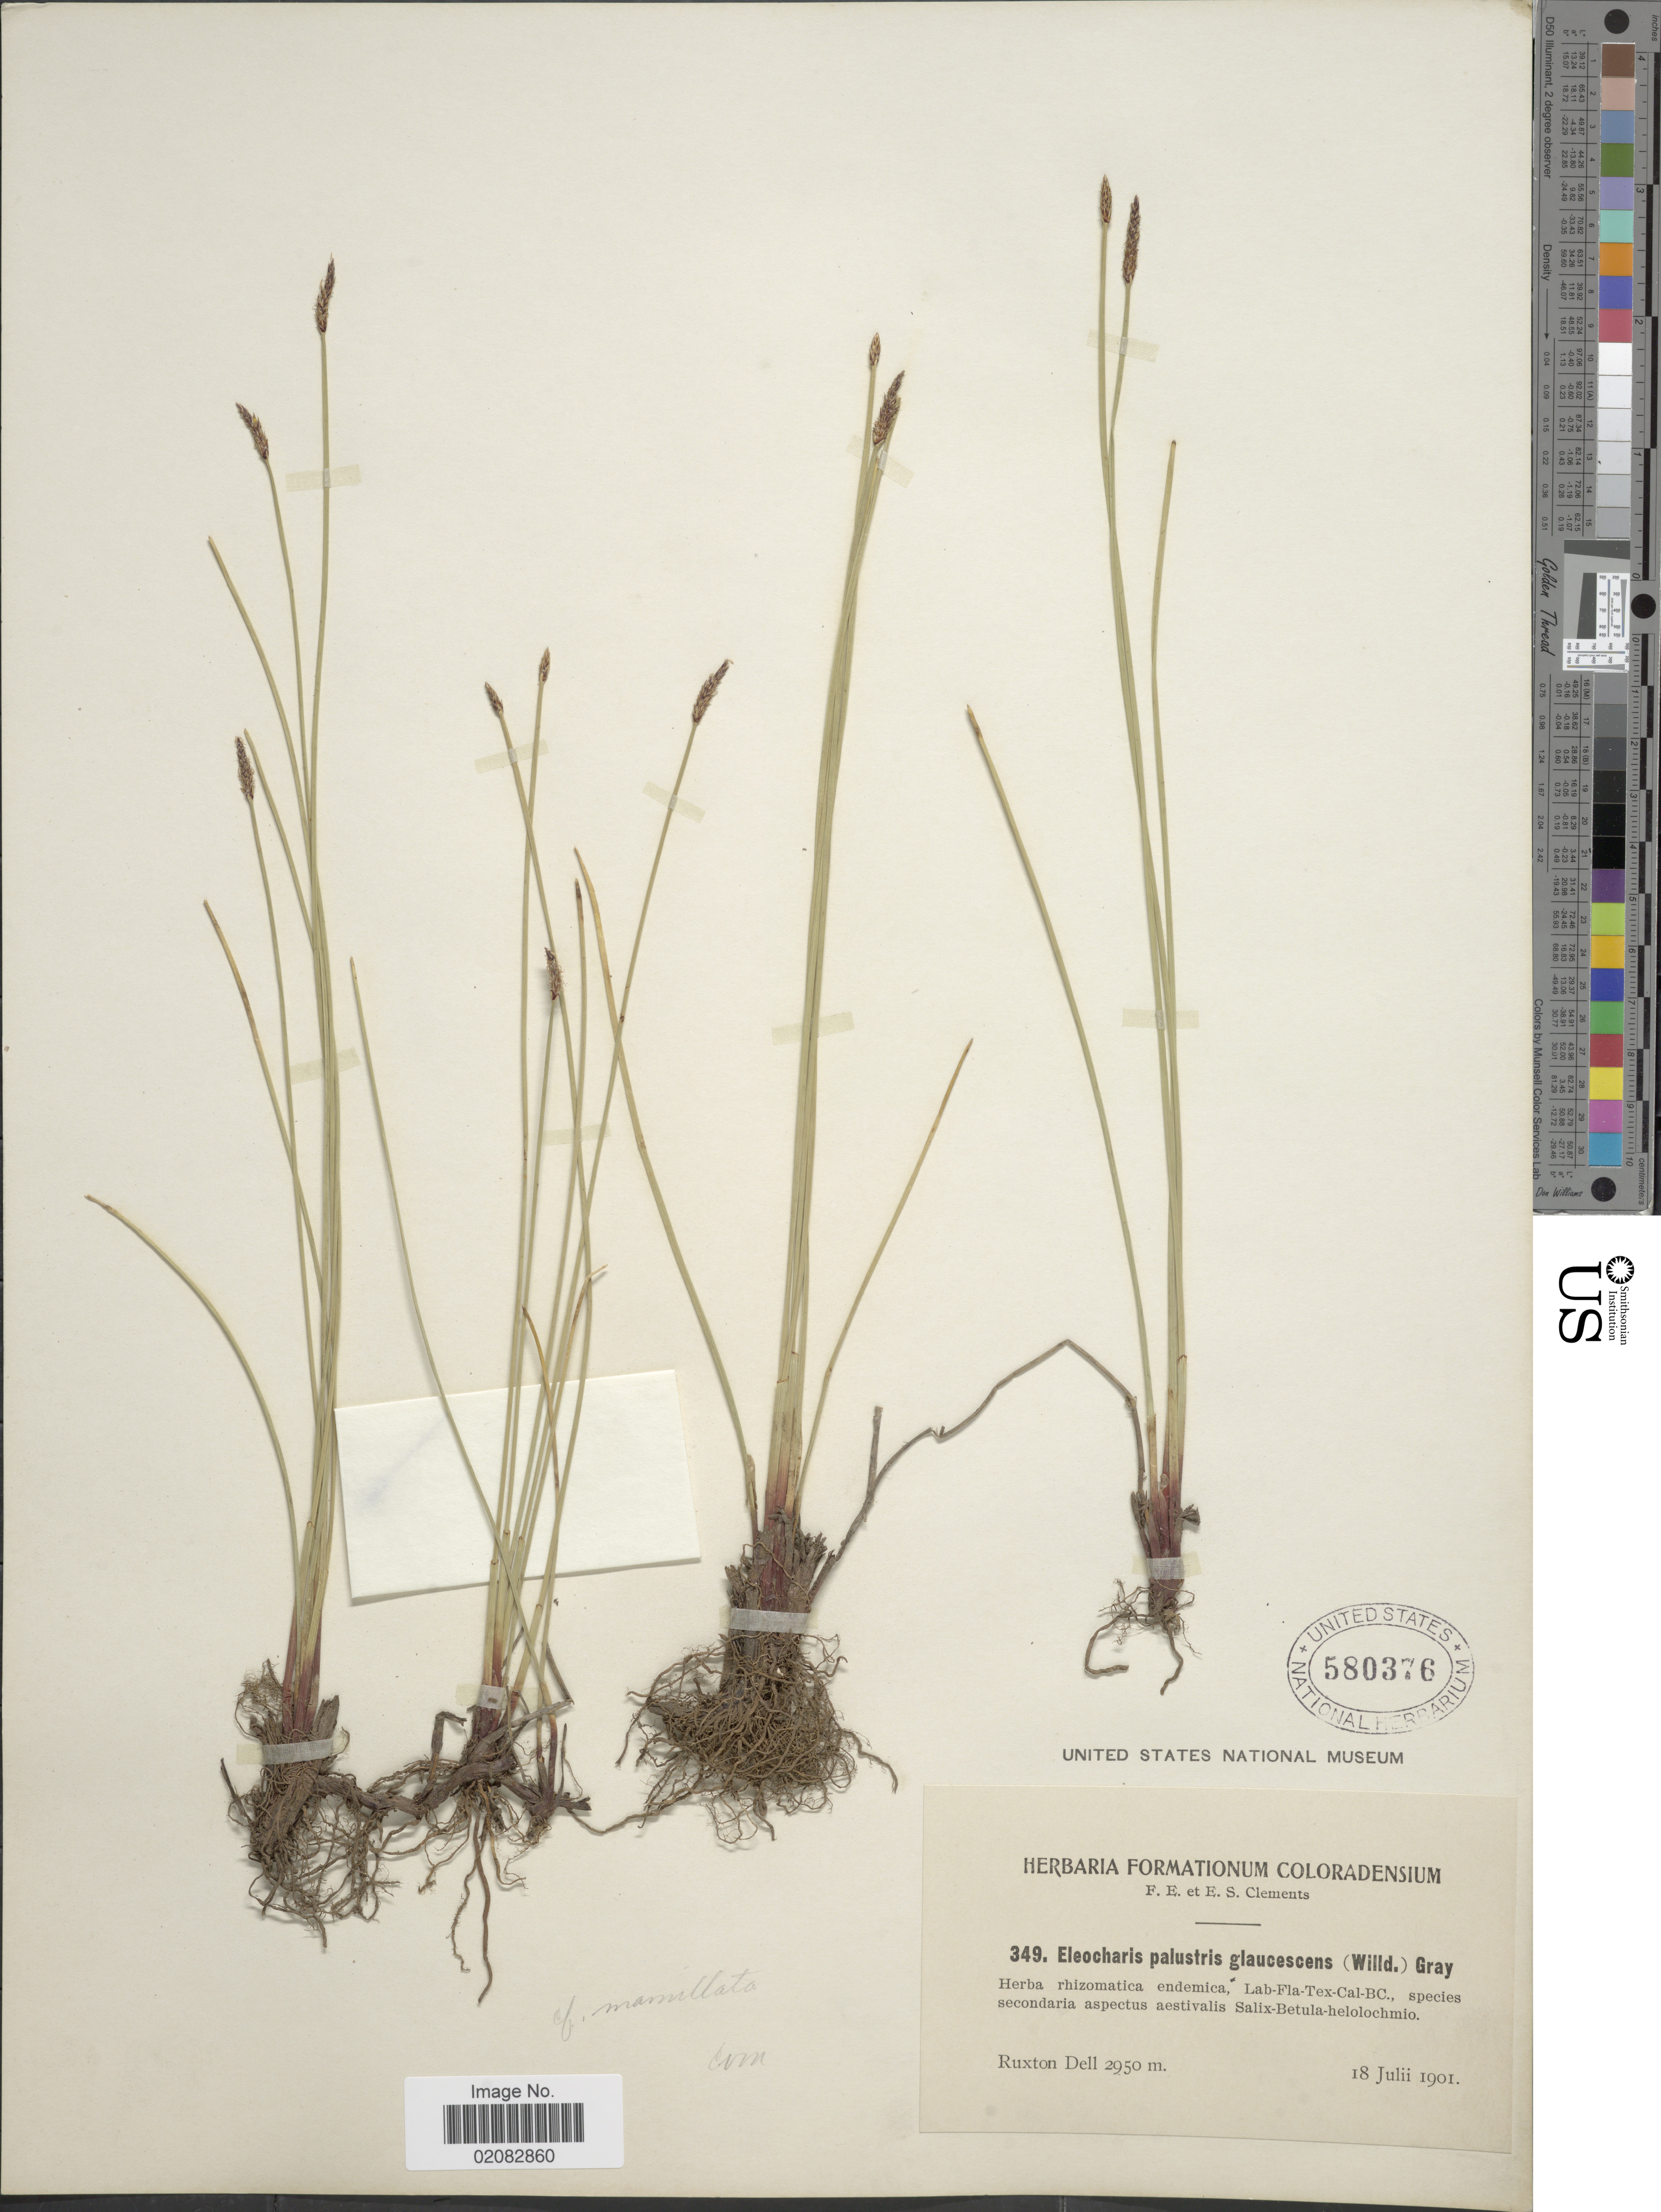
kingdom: Plantae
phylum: Tracheophyta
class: Liliopsida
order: Poales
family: Cyperaceae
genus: Eleocharis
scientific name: Eleocharis macrostachya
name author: Britton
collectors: F. E. Clements & E. S. Clements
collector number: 349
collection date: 1901-07-18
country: United States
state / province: Colorado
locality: Ruxton Dell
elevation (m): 2950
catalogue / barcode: US 580376